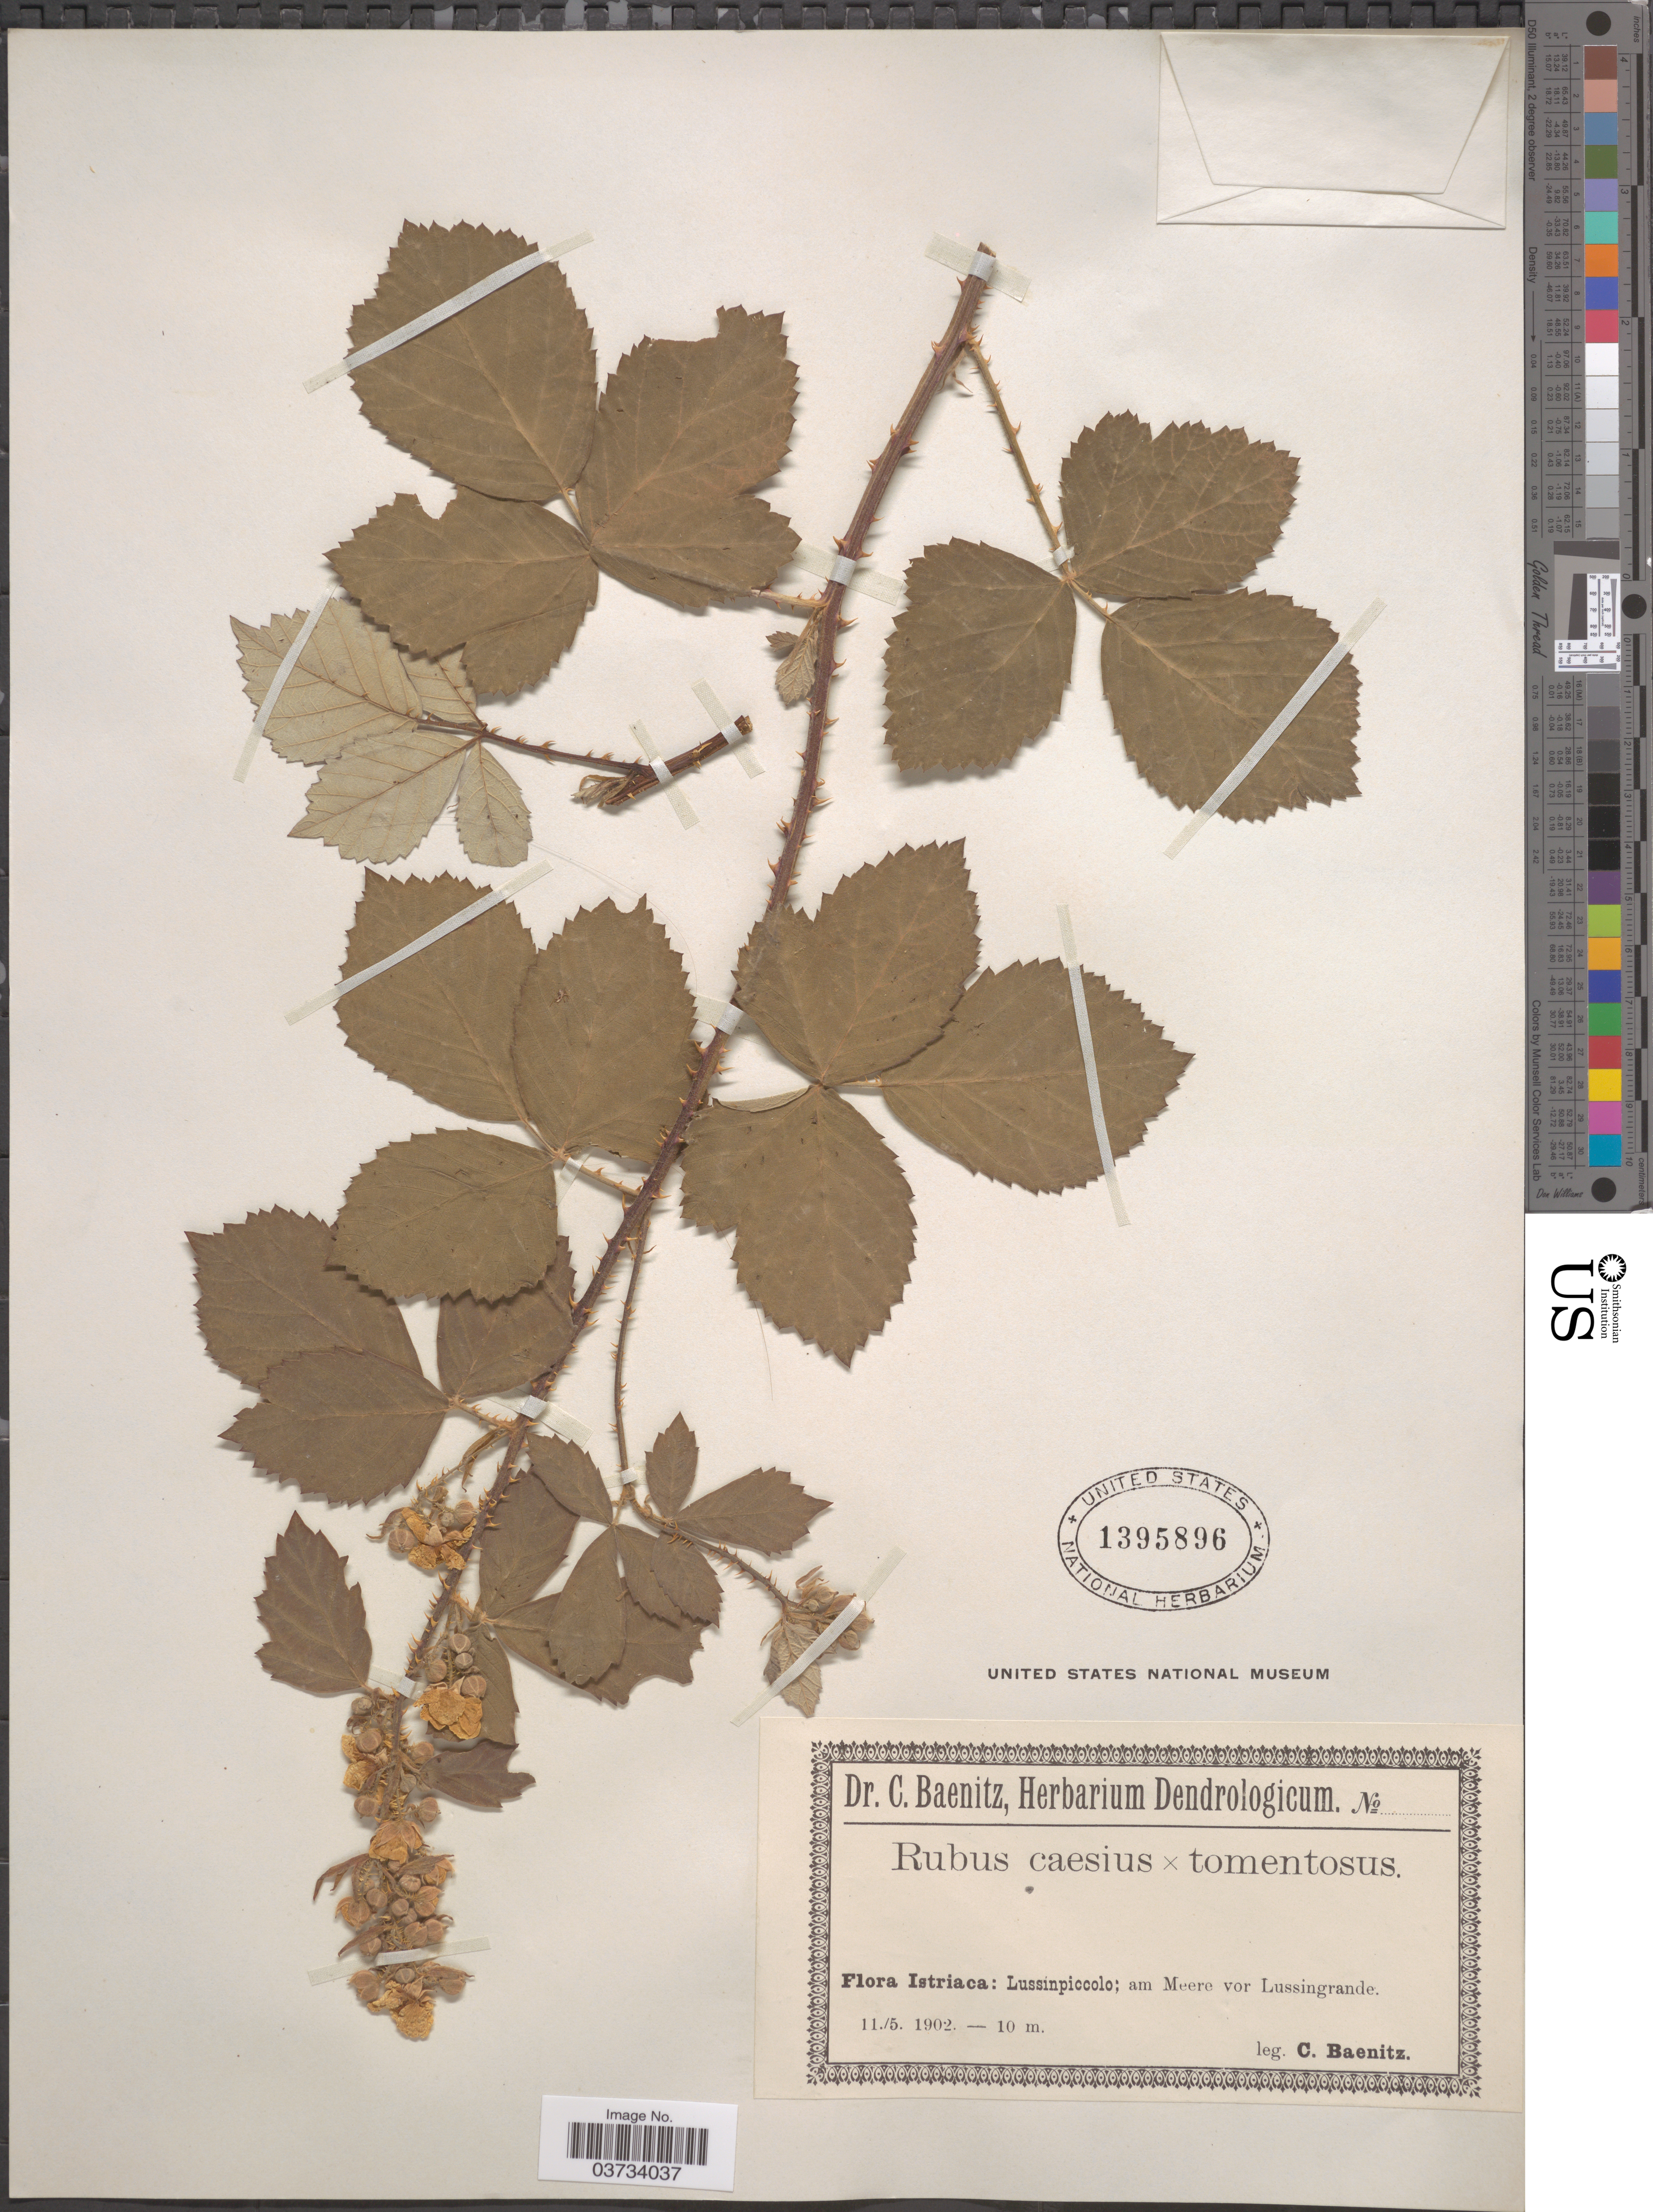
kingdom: Plantae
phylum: Tracheophyta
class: Magnoliopsida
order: Rosales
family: Rosaceae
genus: Rubus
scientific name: Rubus caesius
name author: L.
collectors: C. G. Baenitz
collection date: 1902-05-11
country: Croatia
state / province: Istria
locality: Istriaca: Lussinpiccolo; am Meere vor Lussingrande.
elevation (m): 10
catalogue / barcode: US 1395896